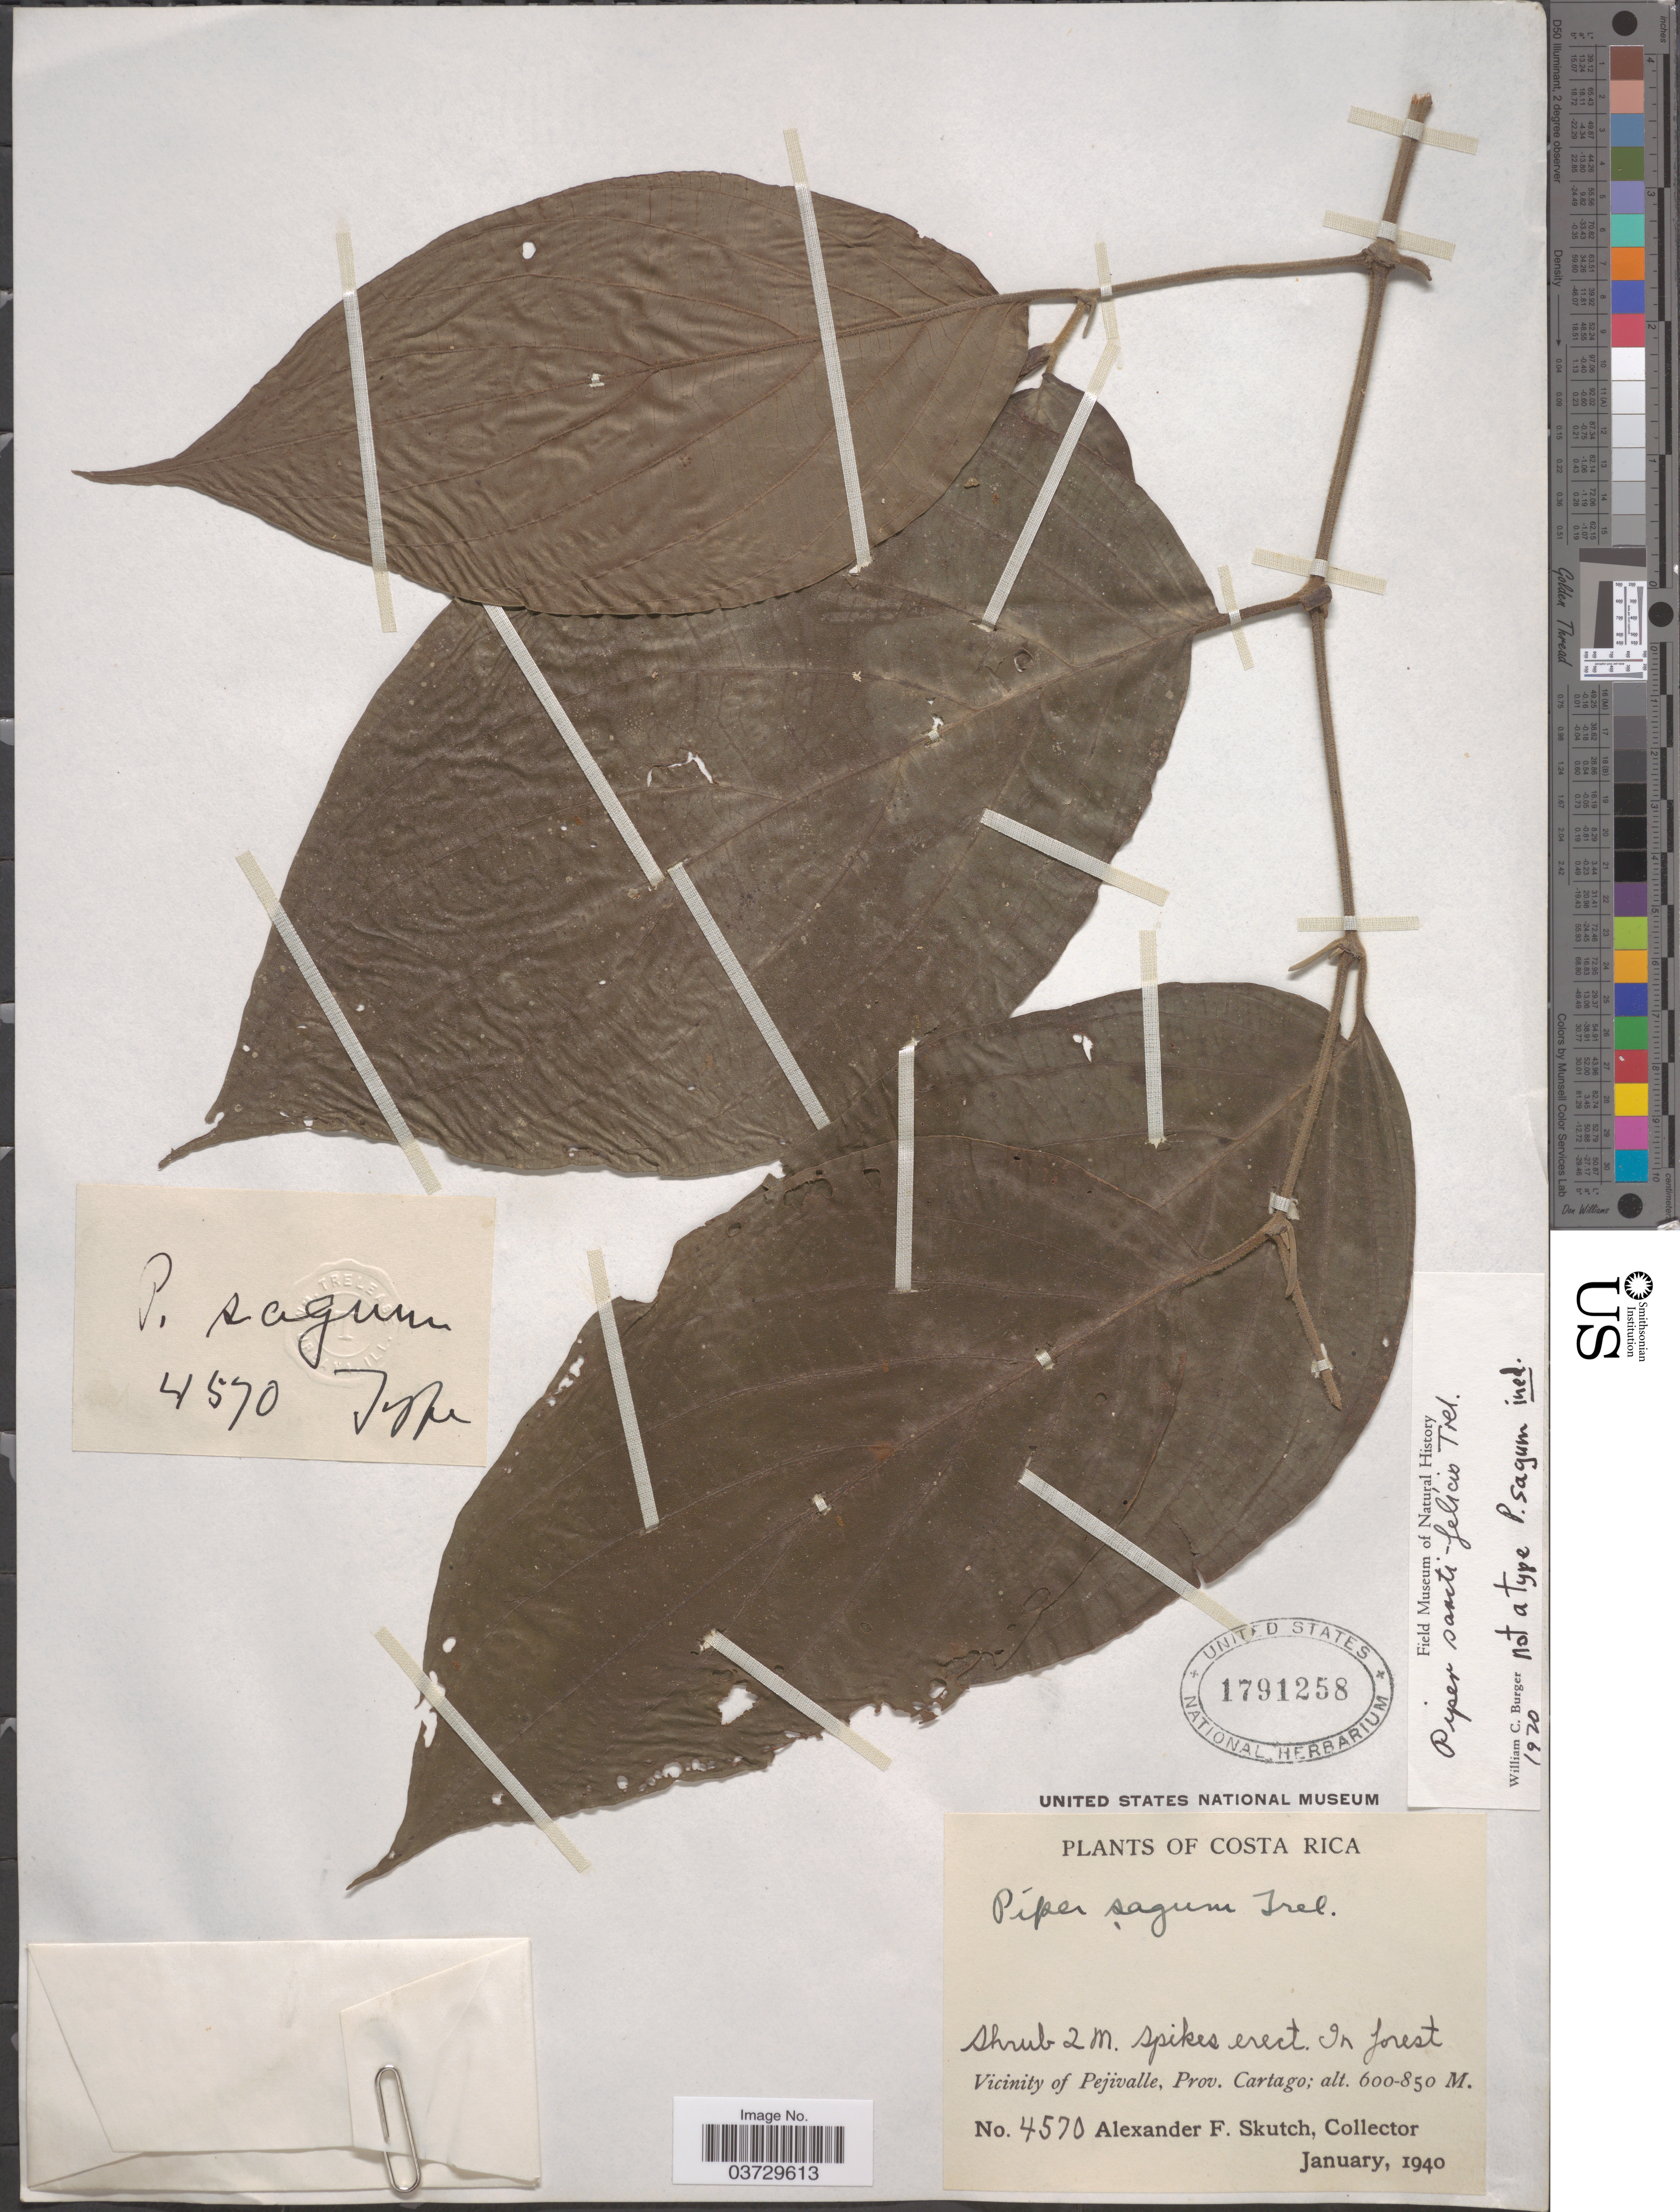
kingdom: Plantae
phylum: Tracheophyta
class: Magnoliopsida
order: Piperales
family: Piperaceae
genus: Piper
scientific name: Piper sancti-felicis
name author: Trel.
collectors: A. F. Skutch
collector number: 4570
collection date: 1940-01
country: Costa Rica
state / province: Cartago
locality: Vicinity of Pejivalle.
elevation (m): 600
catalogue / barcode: US 1791258